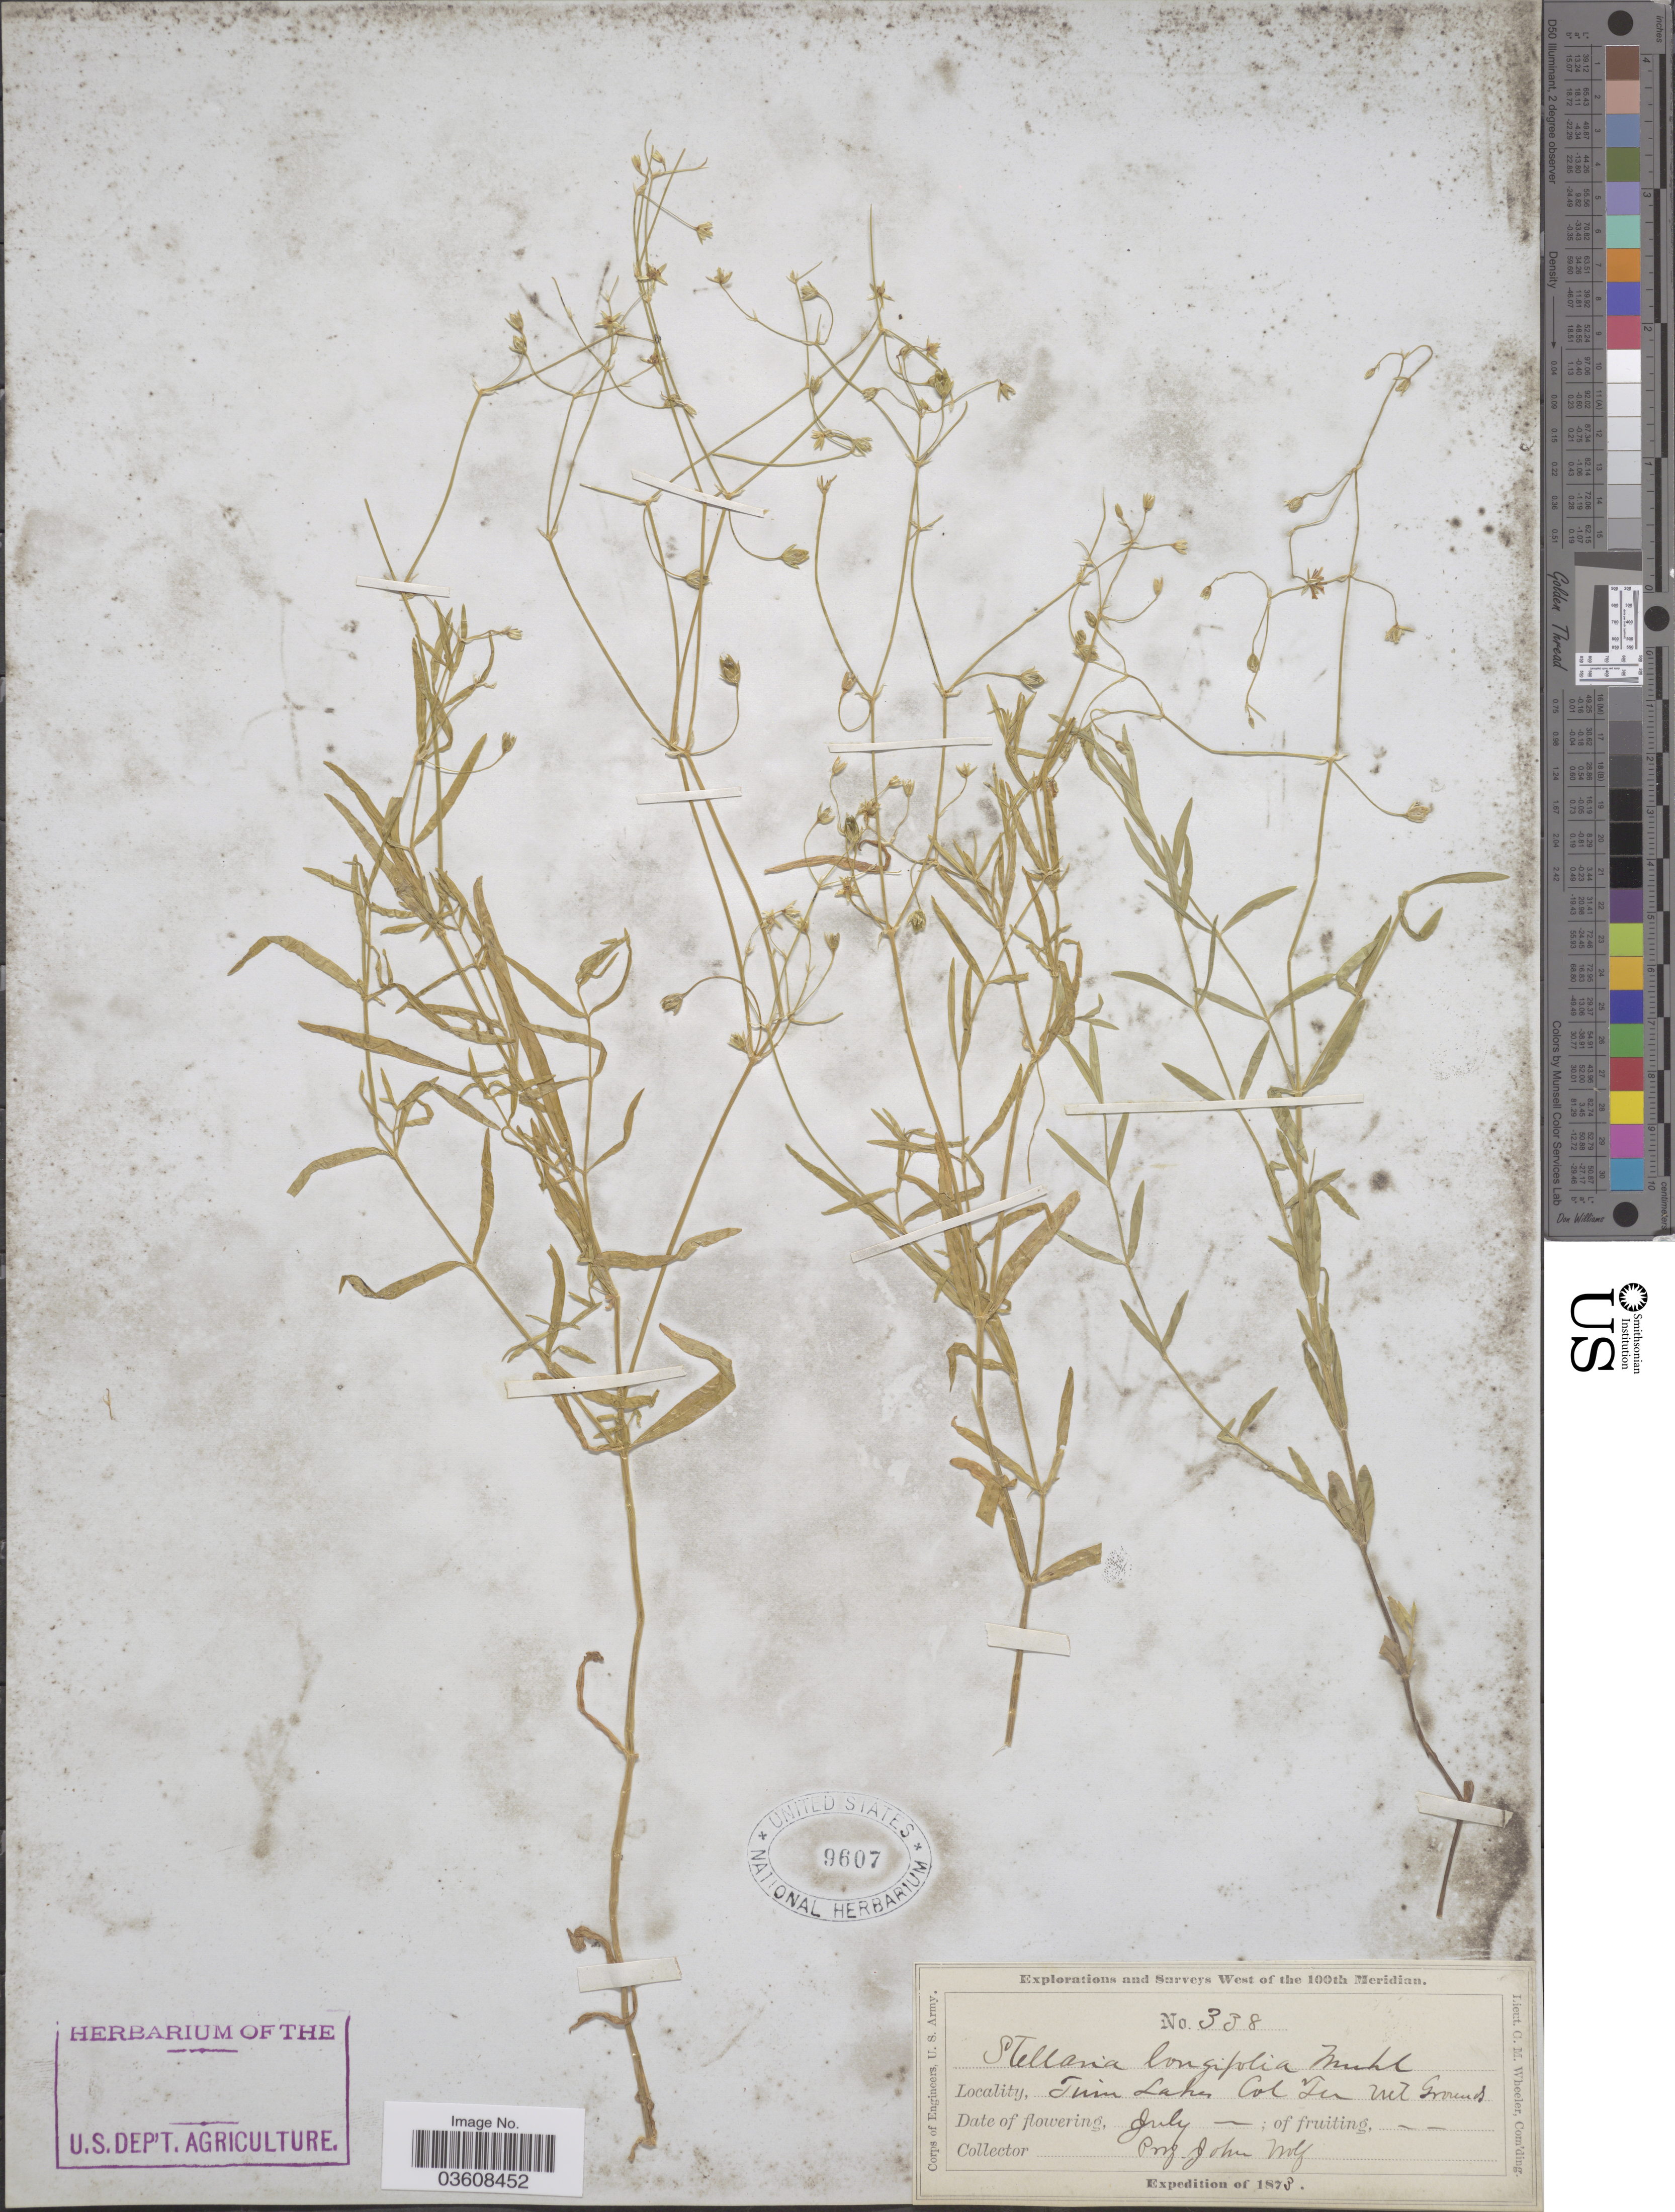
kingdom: Plantae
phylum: Tracheophyta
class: Magnoliopsida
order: Caryophyllales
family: Caryophyllaceae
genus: Stellaria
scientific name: Stellaria longifolia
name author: Muhl. ex Willd.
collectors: J. Wolf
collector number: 338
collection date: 1873-07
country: United States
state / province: Colorado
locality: Twin Lakes. Col Ter.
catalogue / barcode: US 9607